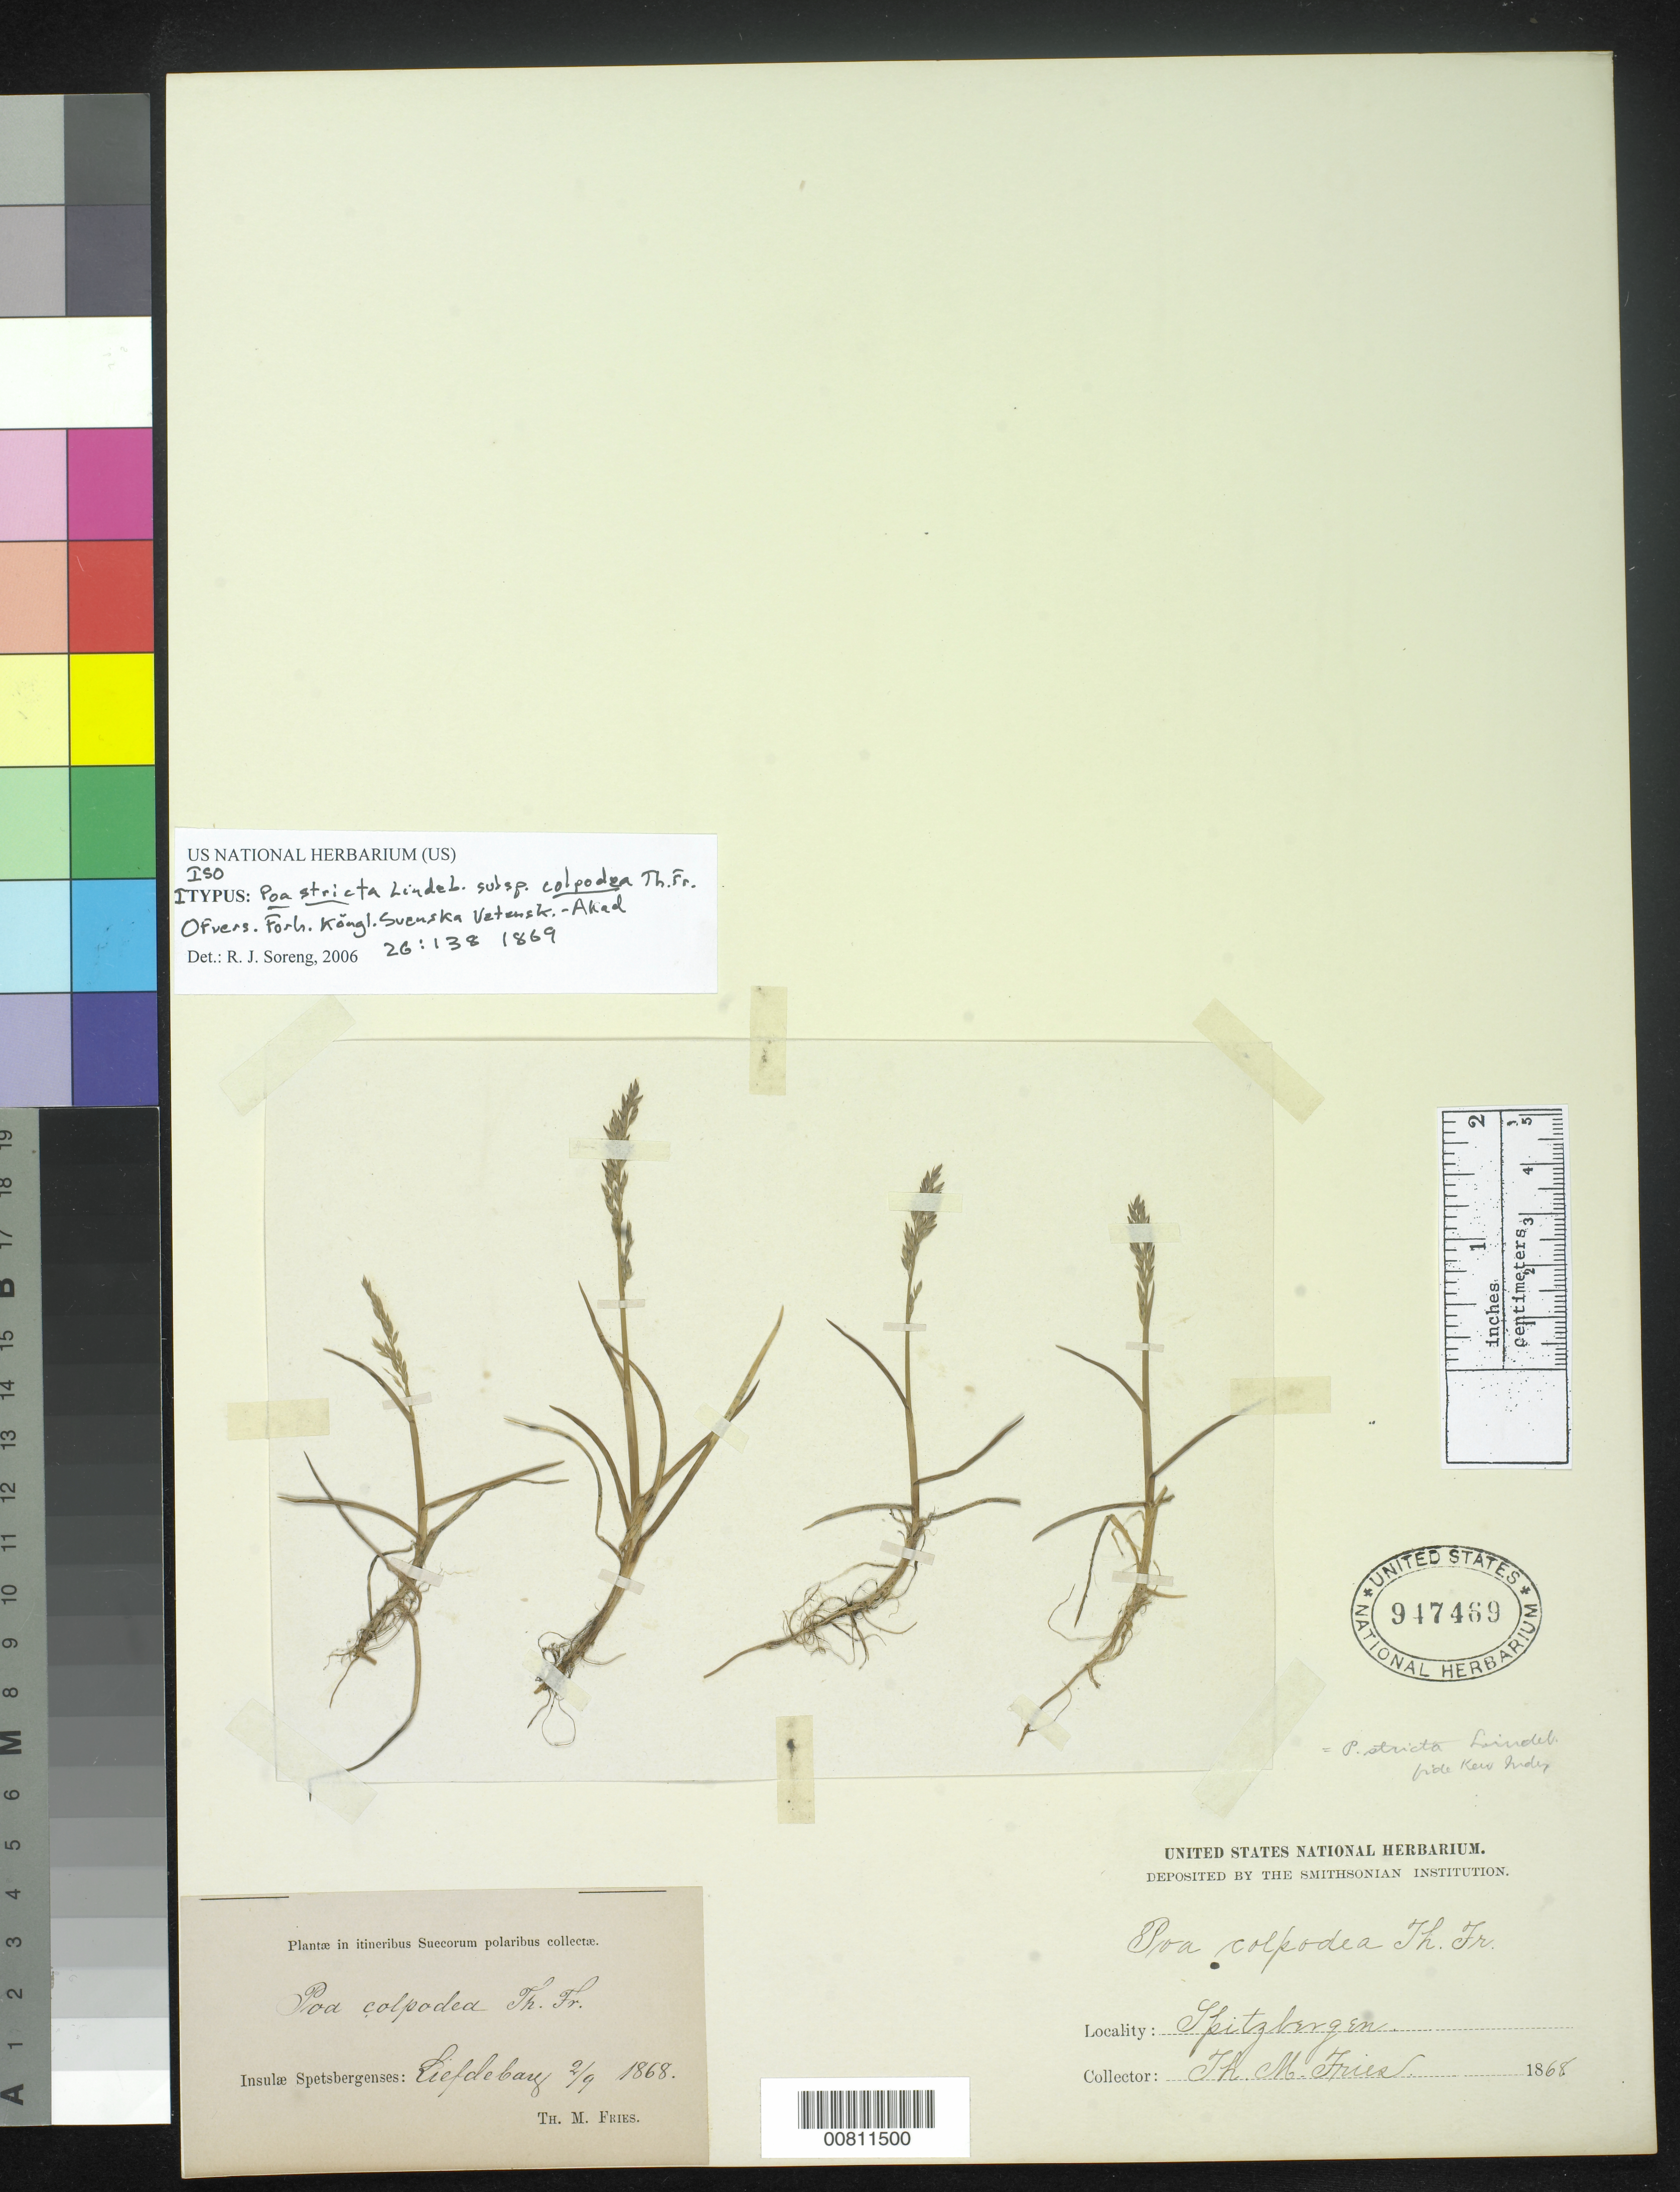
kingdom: Plantae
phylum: Tracheophyta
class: Liliopsida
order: Poales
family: Poaceae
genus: Poa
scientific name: Poa stricta subsp. colpodea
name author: Th. Fr.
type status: Isotype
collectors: T. Fries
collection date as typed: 02 Sep 1868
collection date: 1868-09-02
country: Norway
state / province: Svalbard and Jan Mayen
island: Spitsbergen Island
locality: Insulae Spetsbergenses: Liefdebay.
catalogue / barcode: US 947469